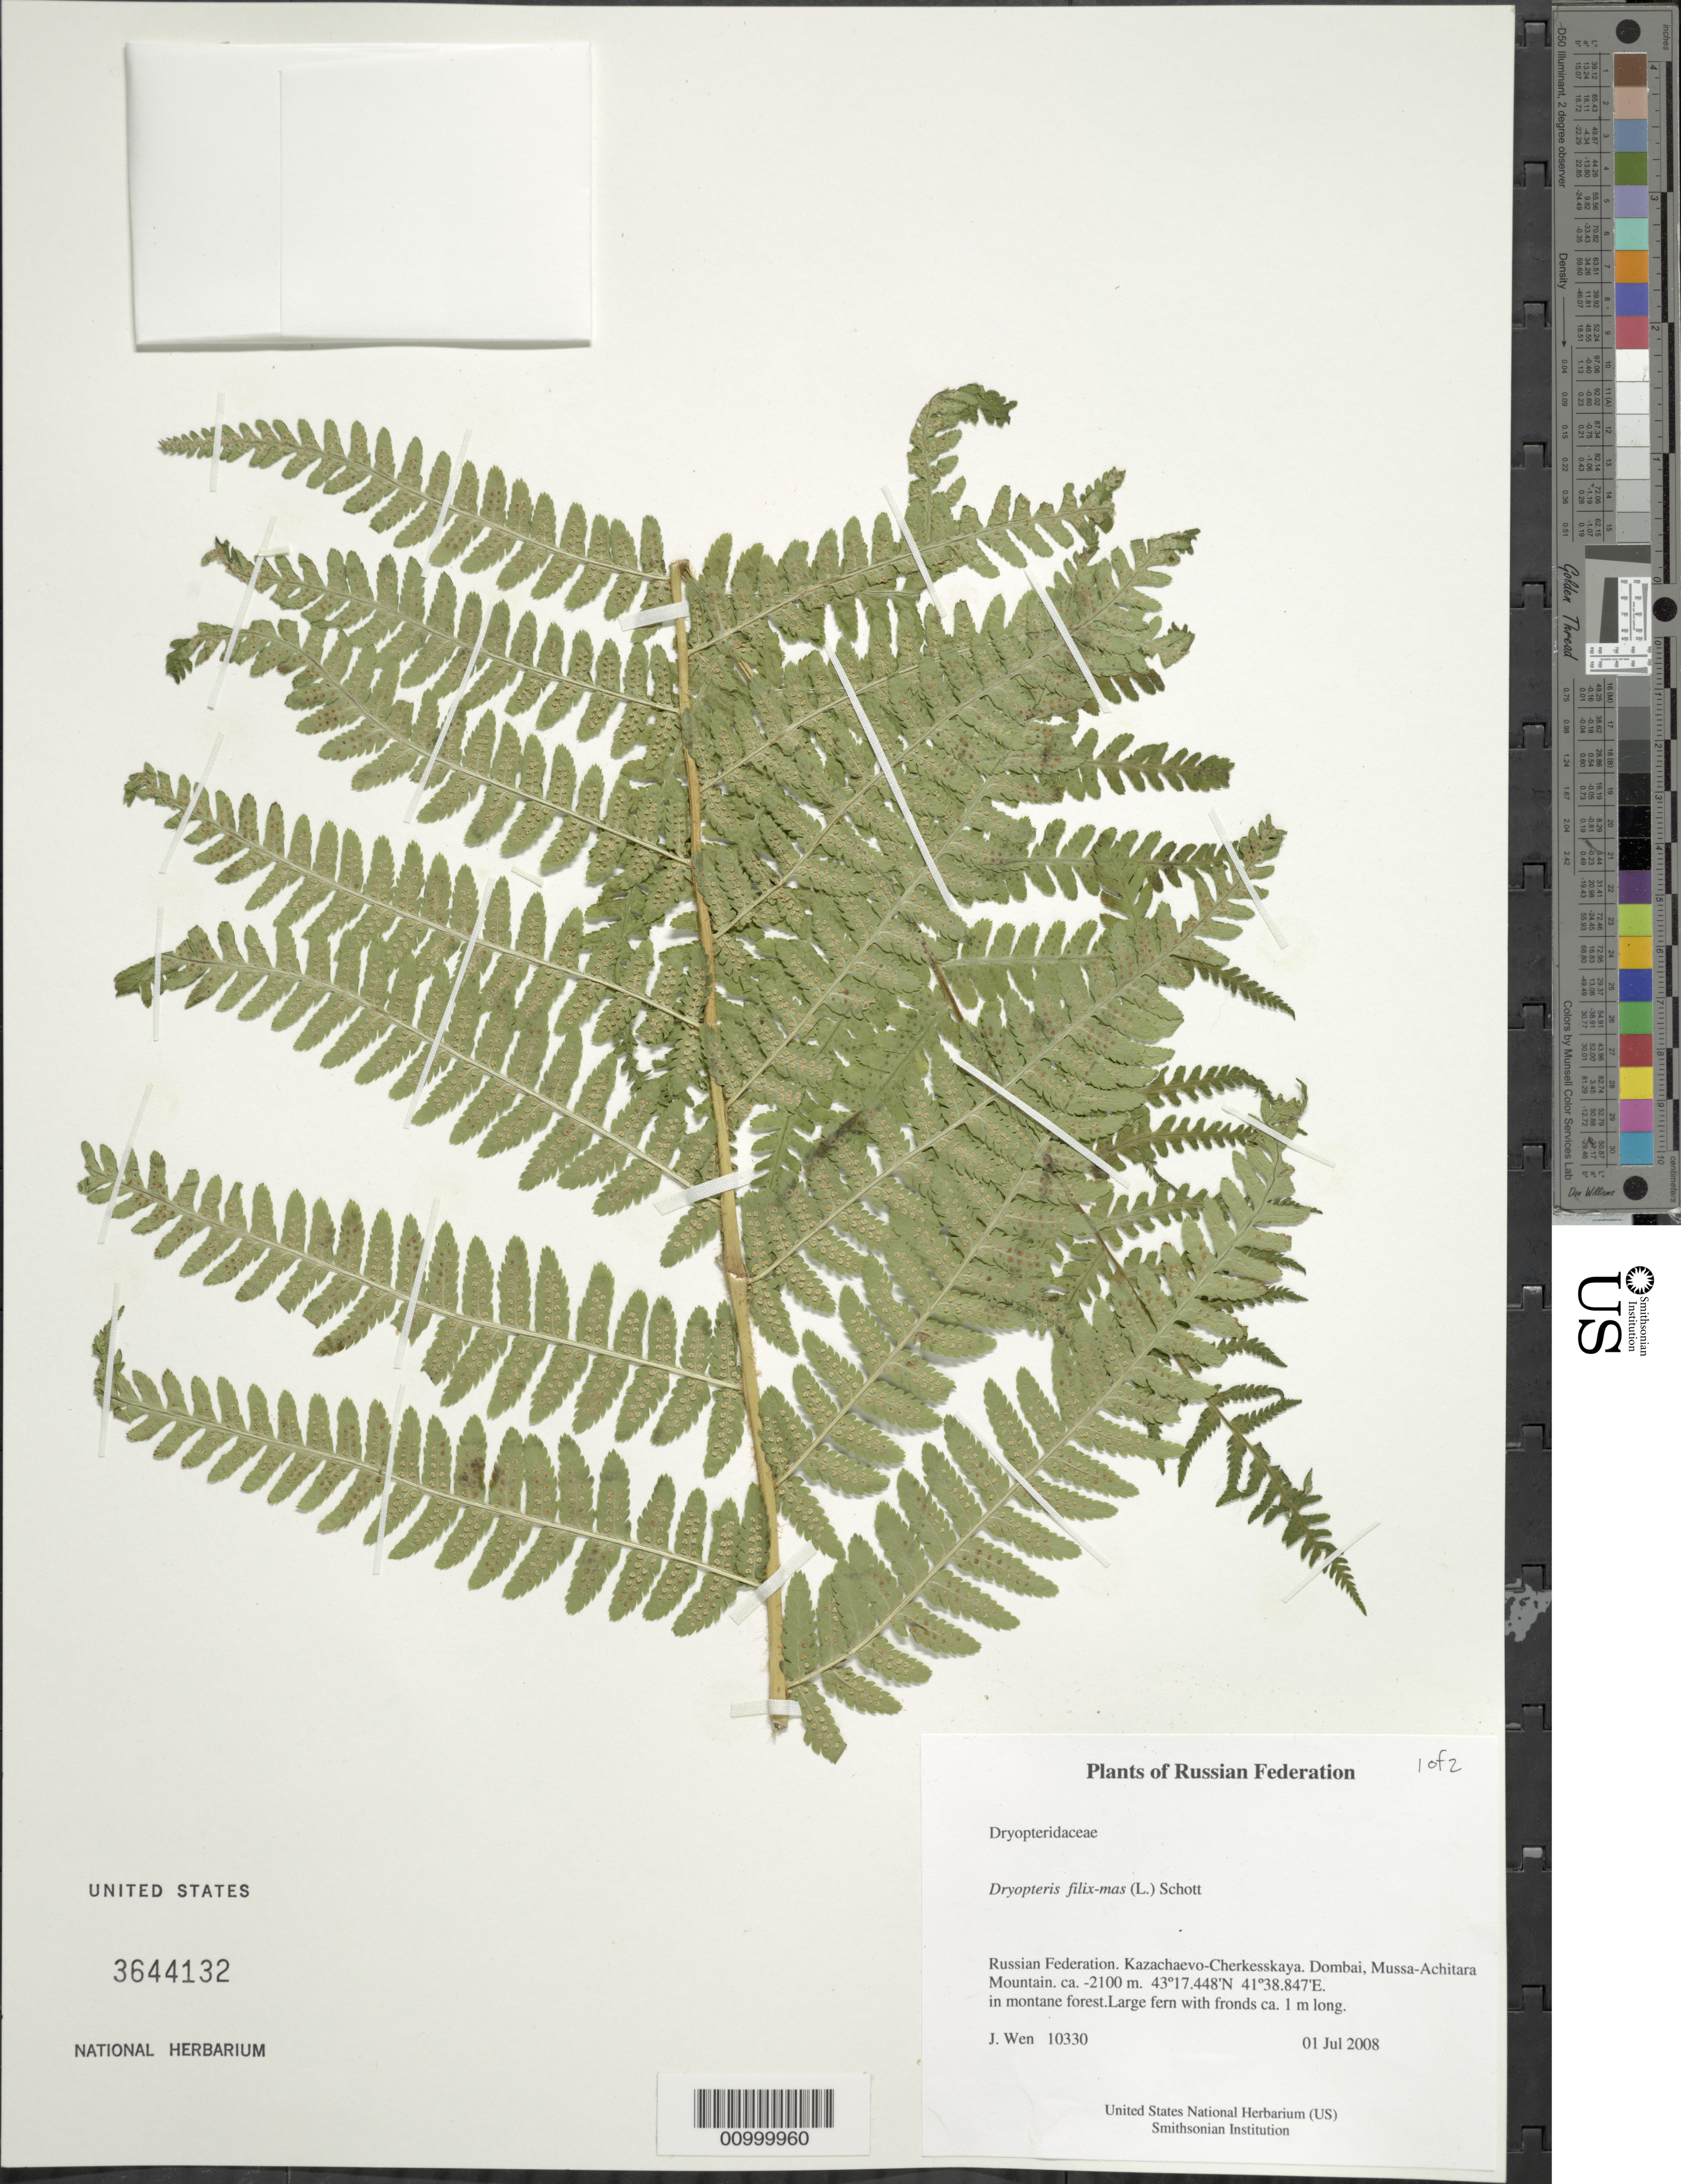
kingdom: Plantae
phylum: Tracheophyta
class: Polypodiopsida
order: Polypodiales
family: Dryopteridaceae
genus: Dryopteris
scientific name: Dryopteris filix-mas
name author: (L.) Schott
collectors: J. Wen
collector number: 10330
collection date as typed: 01 Jul 2008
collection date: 2008-07-01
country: Russian Federation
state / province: Karachay-Cherkess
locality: Dombai, Mussa-Achitara Mountain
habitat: In montane forest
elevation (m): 2100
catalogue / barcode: US 3644132